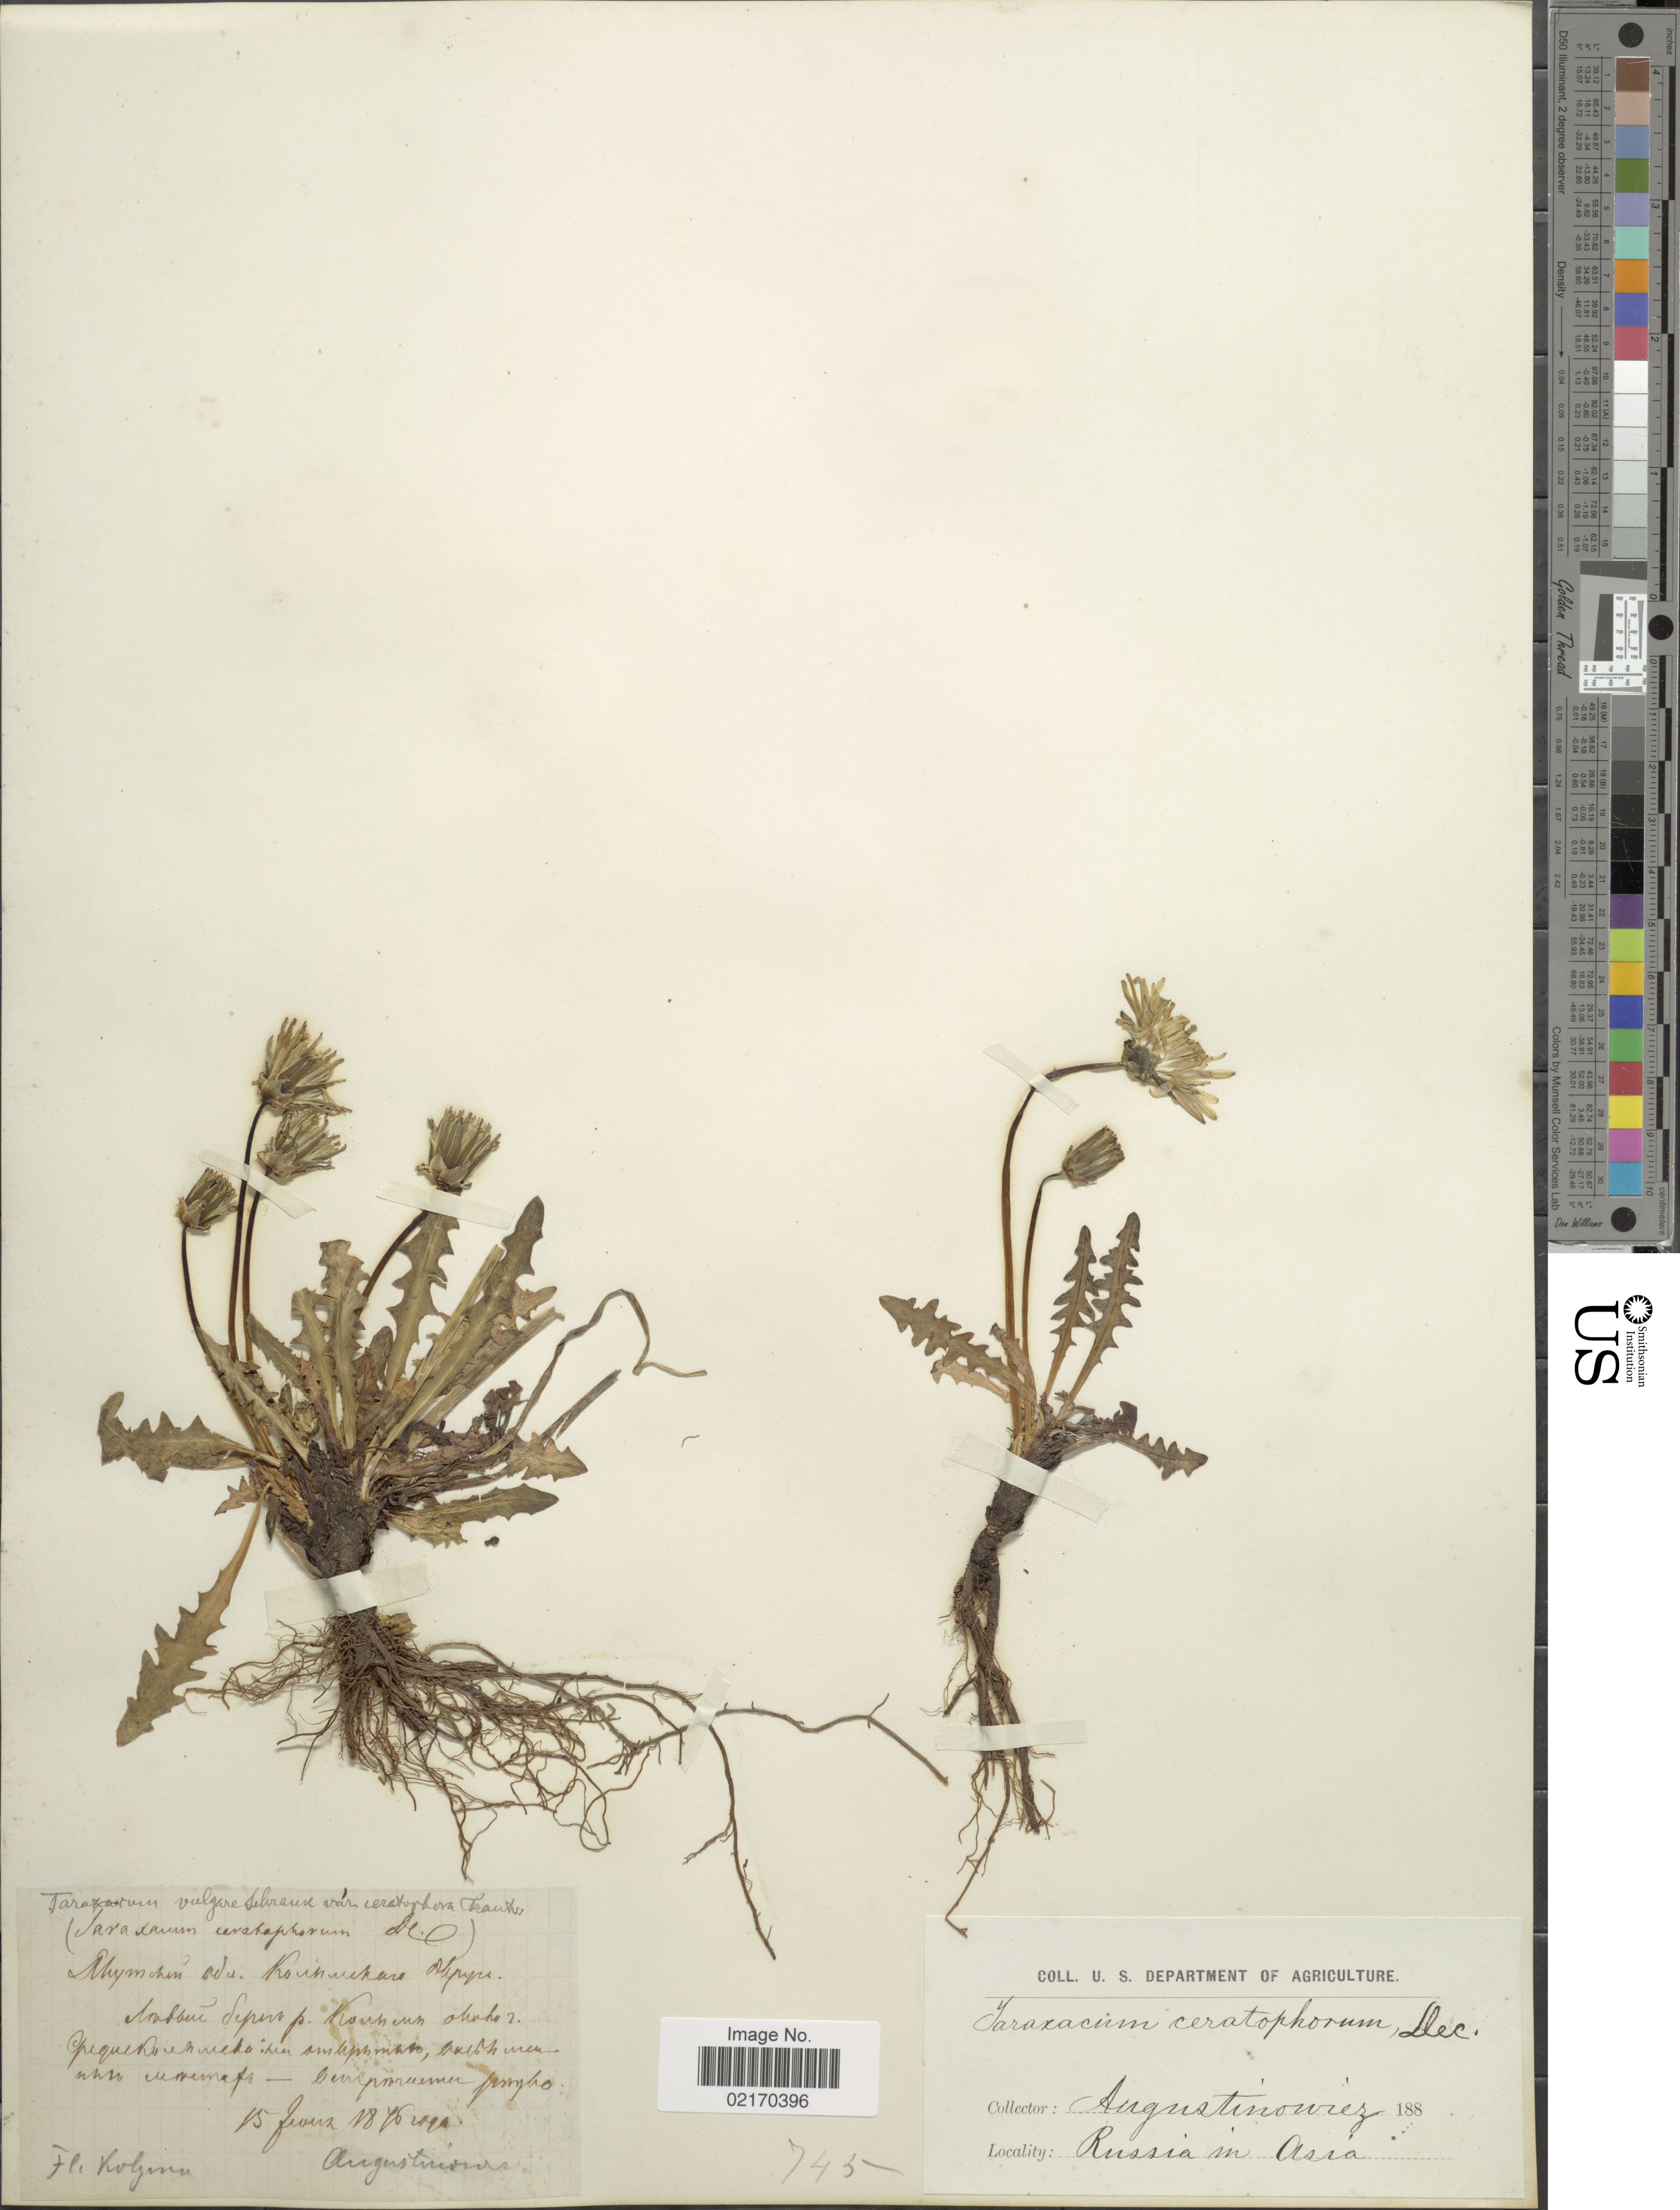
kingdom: Plantae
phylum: Tracheophyta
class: Magnoliopsida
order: Asterales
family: Asteraceae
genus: Taraxacum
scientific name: Taraxacum ceratophorum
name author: (Ledeb.) DC.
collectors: Augustinowicz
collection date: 1876-06-15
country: Russian Federation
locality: Russia in Asia.